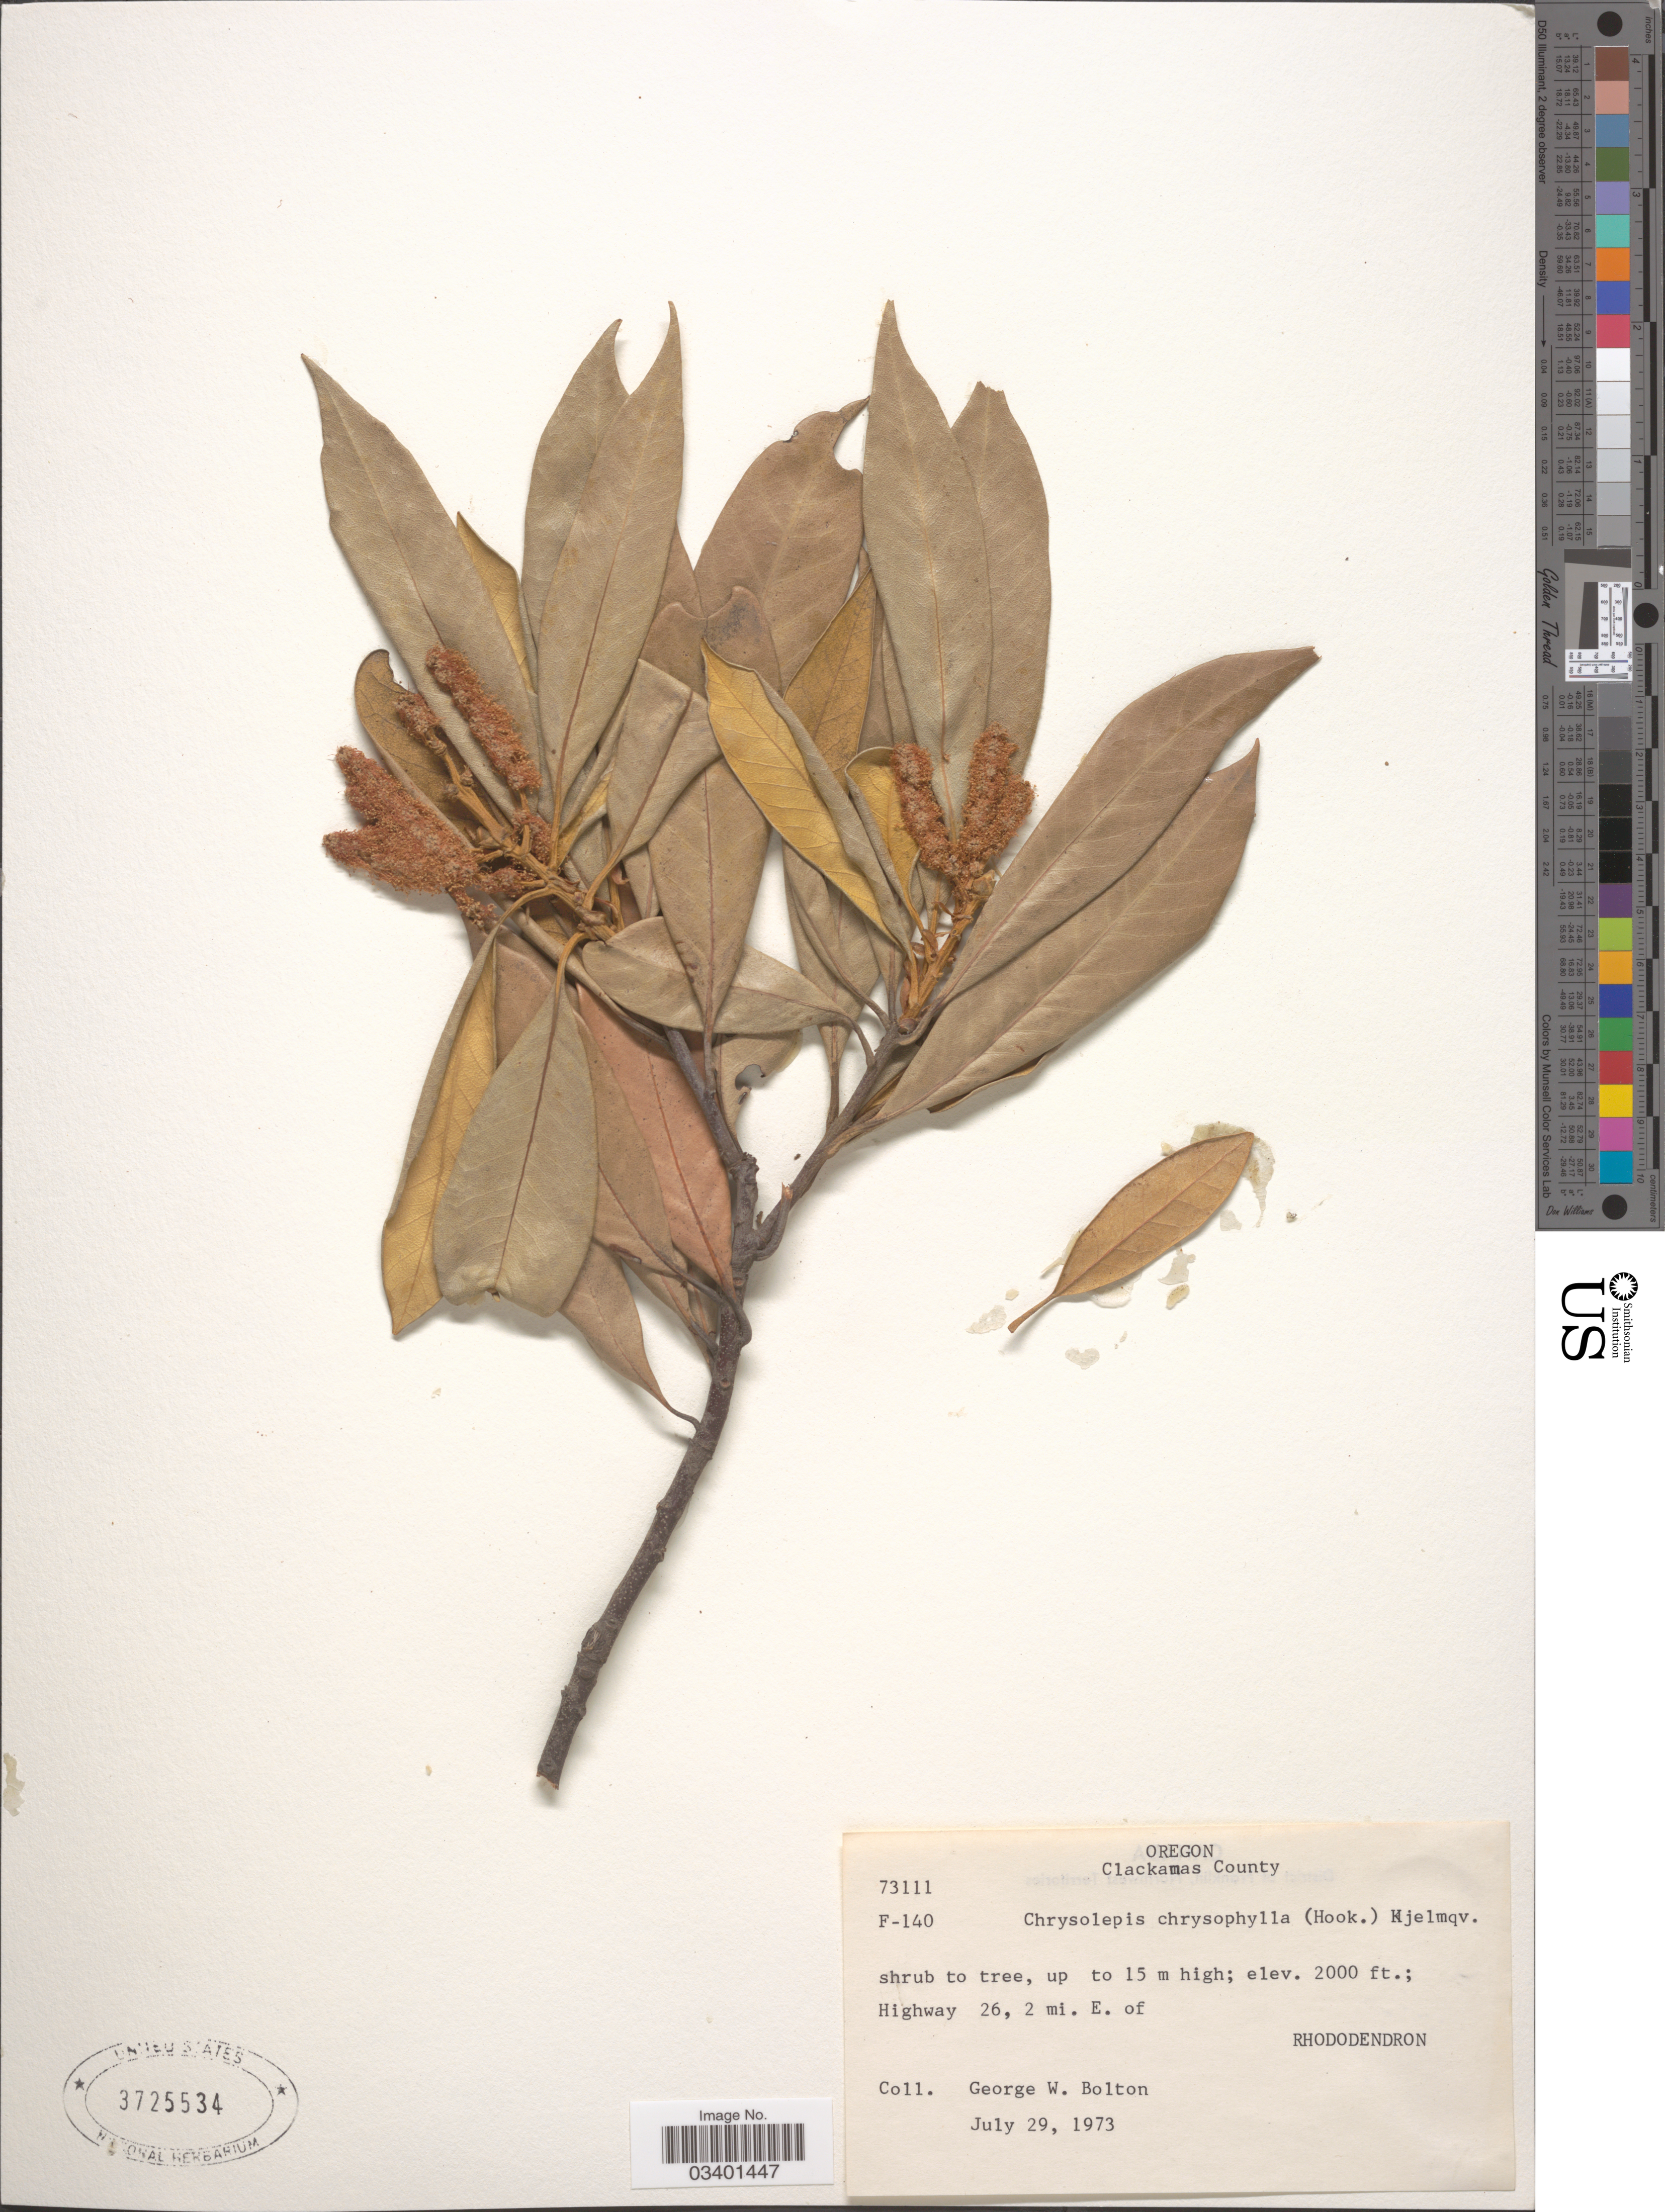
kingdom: Plantae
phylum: Tracheophyta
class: Magnoliopsida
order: Fagales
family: Fagaceae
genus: Chrysolepis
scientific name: Chrysolepis chrysophylla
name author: (Douglas ex Hook.) Hjelmq.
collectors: G. Bolton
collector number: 73111/F-140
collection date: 1973-07-29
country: United States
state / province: Oregon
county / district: Clackamas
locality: Clackamas County. Highway 26, 2 mi. E. of Rhododendron.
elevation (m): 610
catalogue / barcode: US 3725534